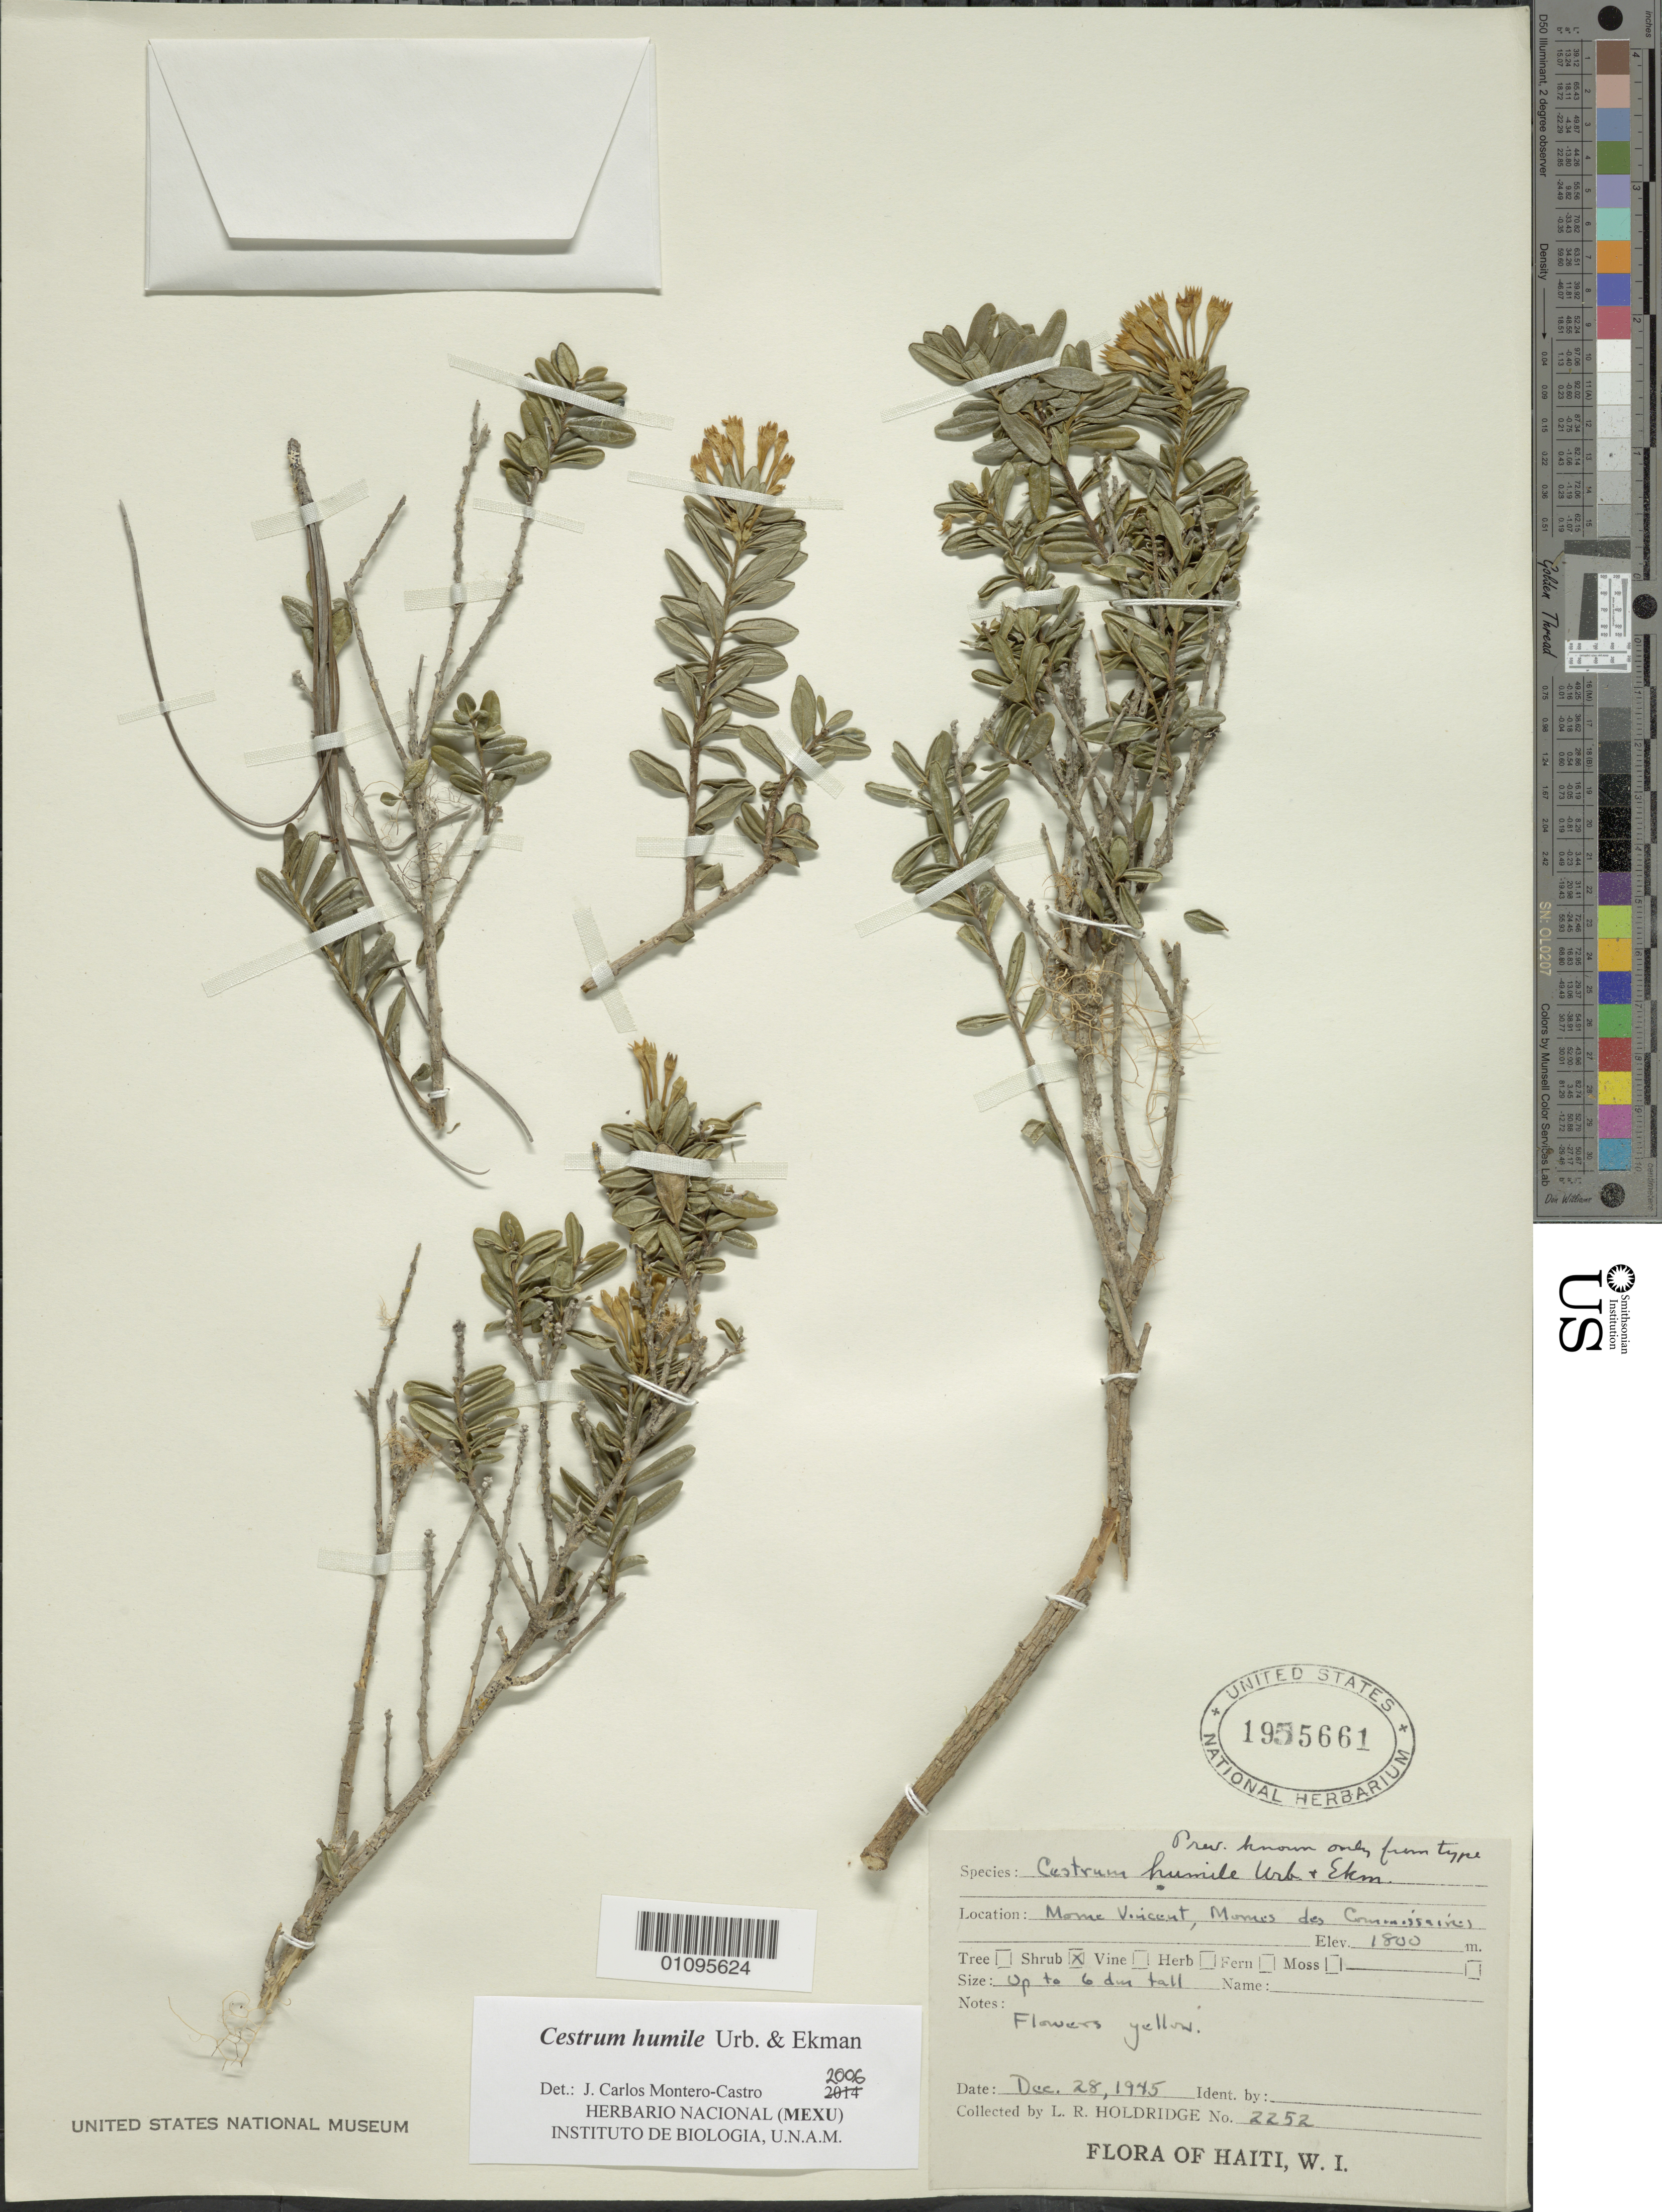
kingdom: Plantae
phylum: Tracheophyta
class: Magnoliopsida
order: Solanales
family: Solanaceae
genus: Cestrum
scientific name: Cestrum humile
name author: Urb. & Ekman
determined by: Montero-Castro, J. C.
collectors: L. Holdridge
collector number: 2252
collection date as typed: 28 Dec 1945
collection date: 1945-12-28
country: Haiti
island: Hispaniola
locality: Morne Vincent, Mornes des Commissaires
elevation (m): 1800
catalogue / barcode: US 1955661